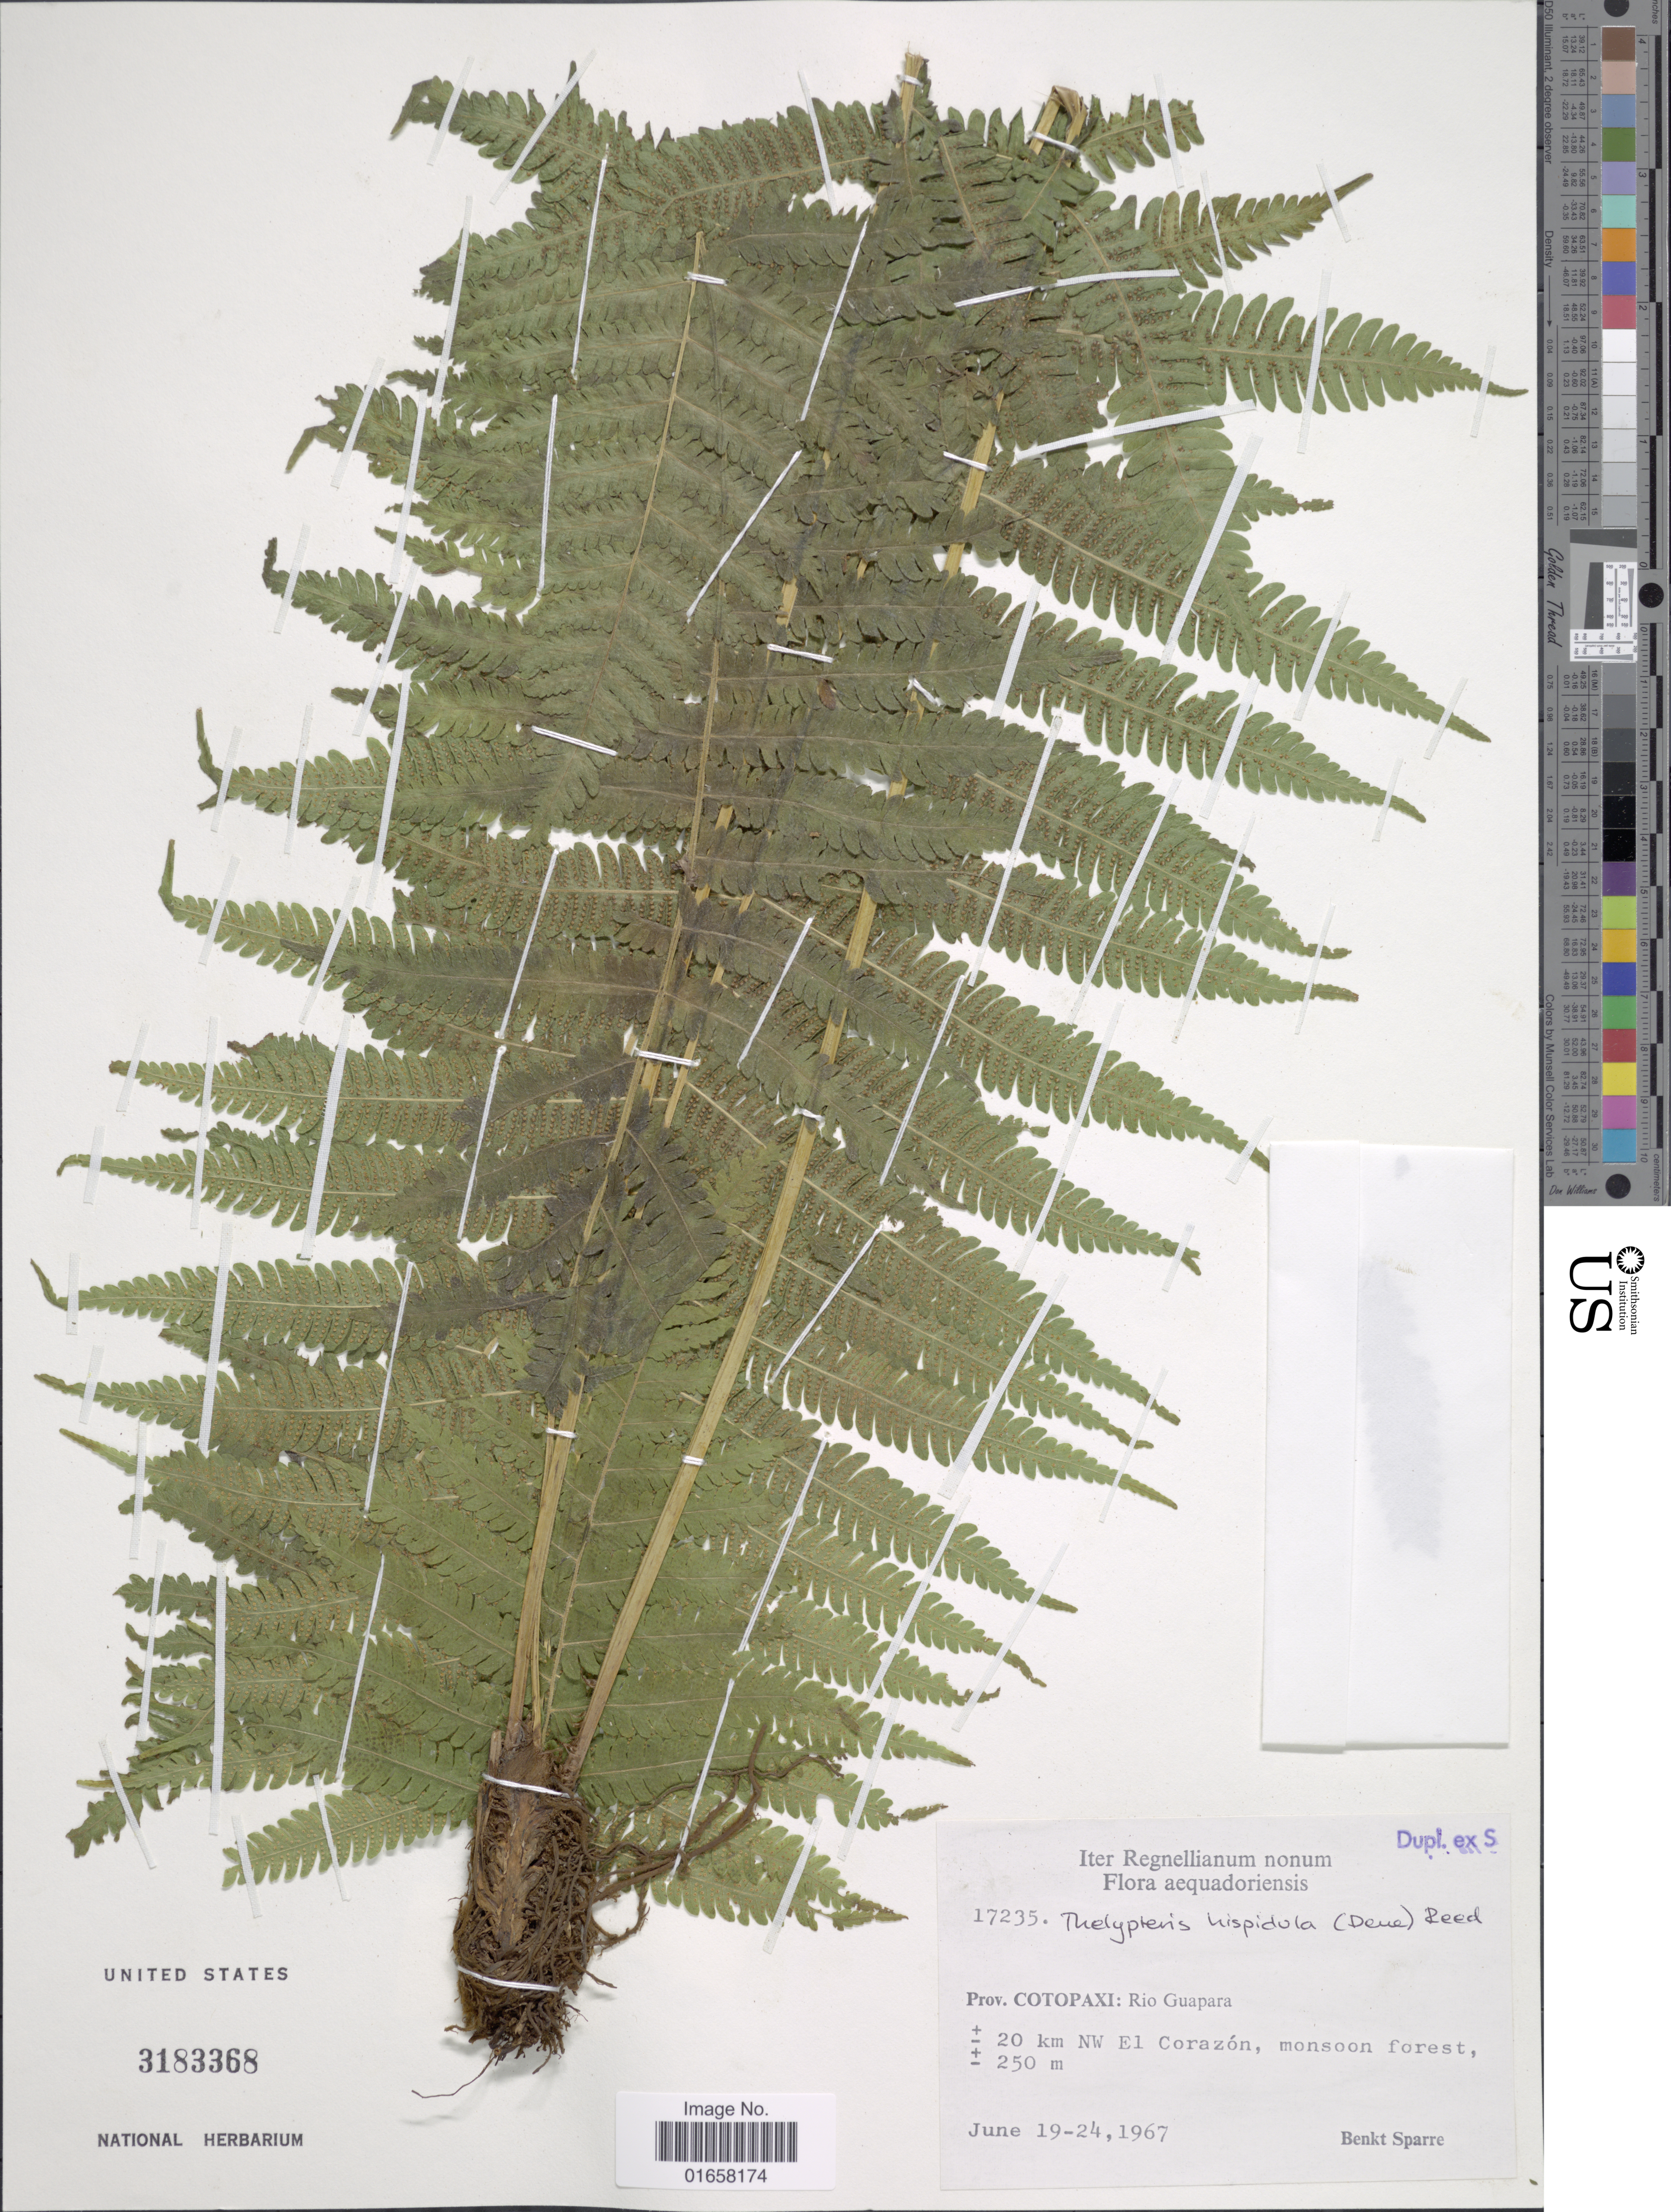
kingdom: Plantae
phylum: Tracheophyta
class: Polypodiopsida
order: Polypodiales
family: Thelypteridaceae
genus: Christella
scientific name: Christella hispidula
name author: (Decne.) Holttum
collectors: B. Sparre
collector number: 17235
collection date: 1967-06-19/1967-06-24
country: Ecuador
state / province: Cotopaxi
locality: Rio Guapara, ± 20 km NW El Corazon, monsson forest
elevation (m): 250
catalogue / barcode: US 3183368